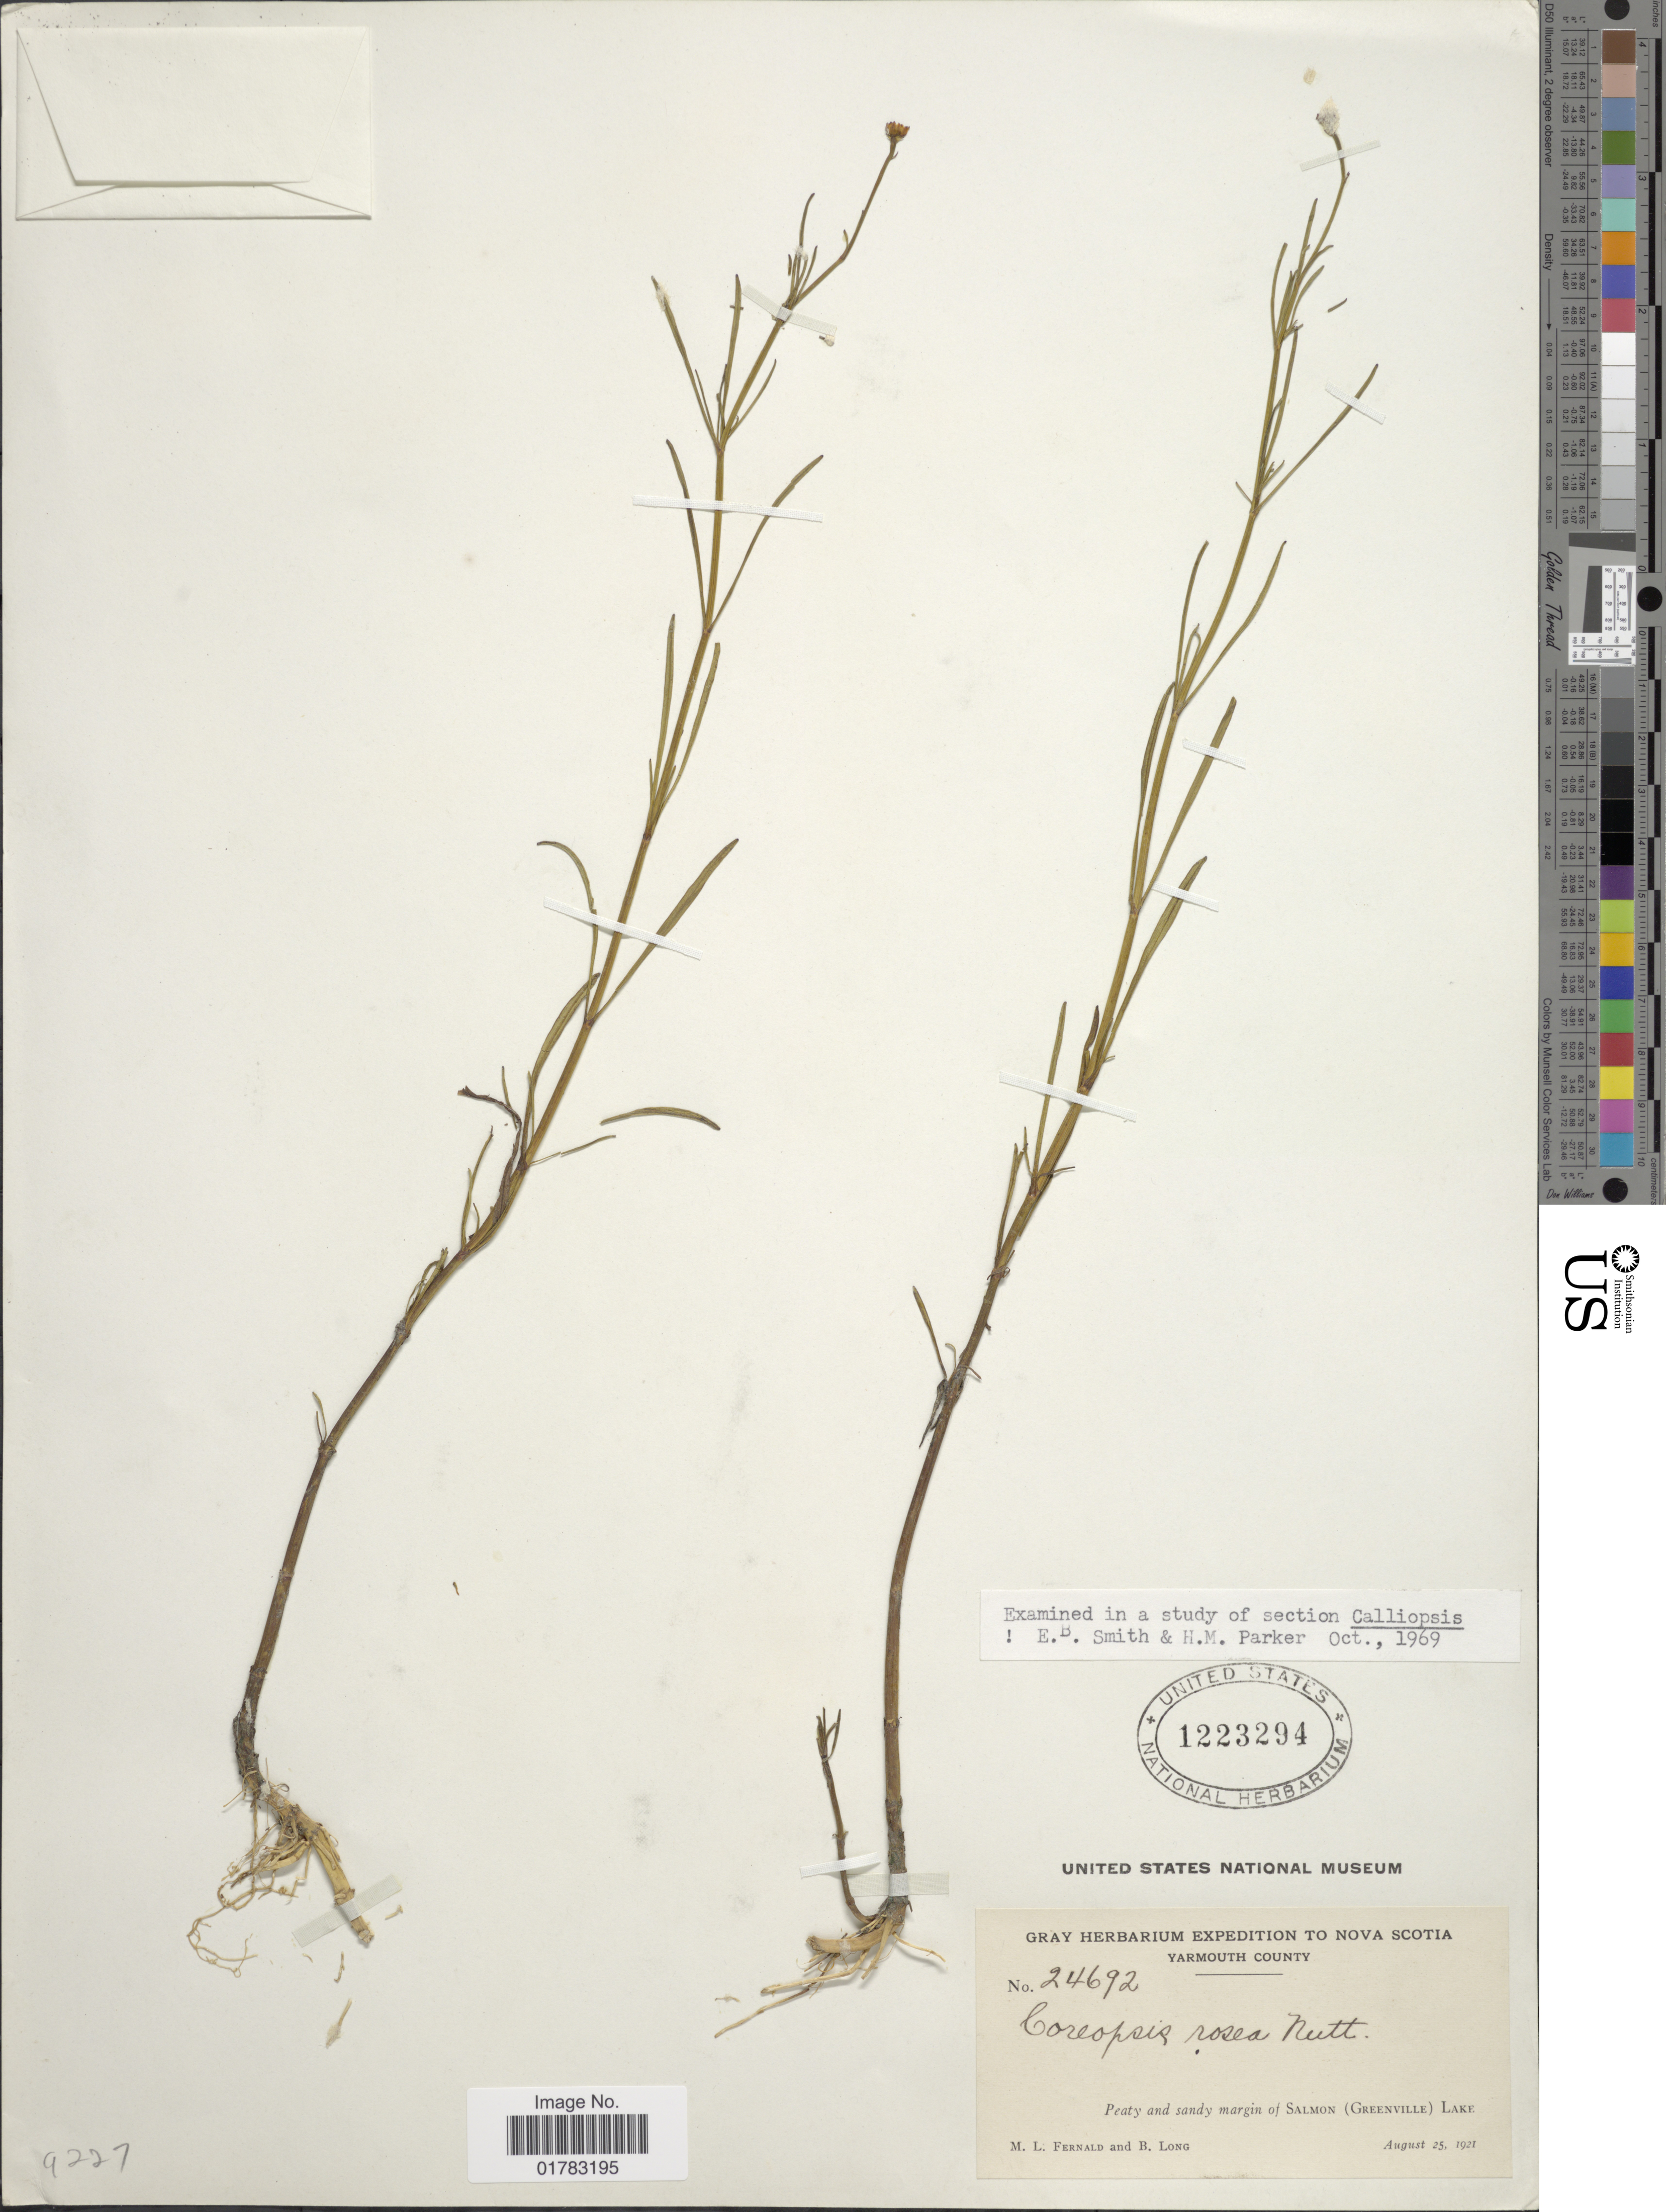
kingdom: Plantae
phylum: Tracheophyta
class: Magnoliopsida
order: Asterales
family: Asteraceae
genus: Coreopsis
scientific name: Coreopsis rosea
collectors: M. L. Fernald & B. Long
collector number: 24692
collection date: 1921-08-25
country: Canada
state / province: Nova Scotia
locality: Yarmouth County, peaty and sandy margin of Salmon (Grennville) Lake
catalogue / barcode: US 1223294